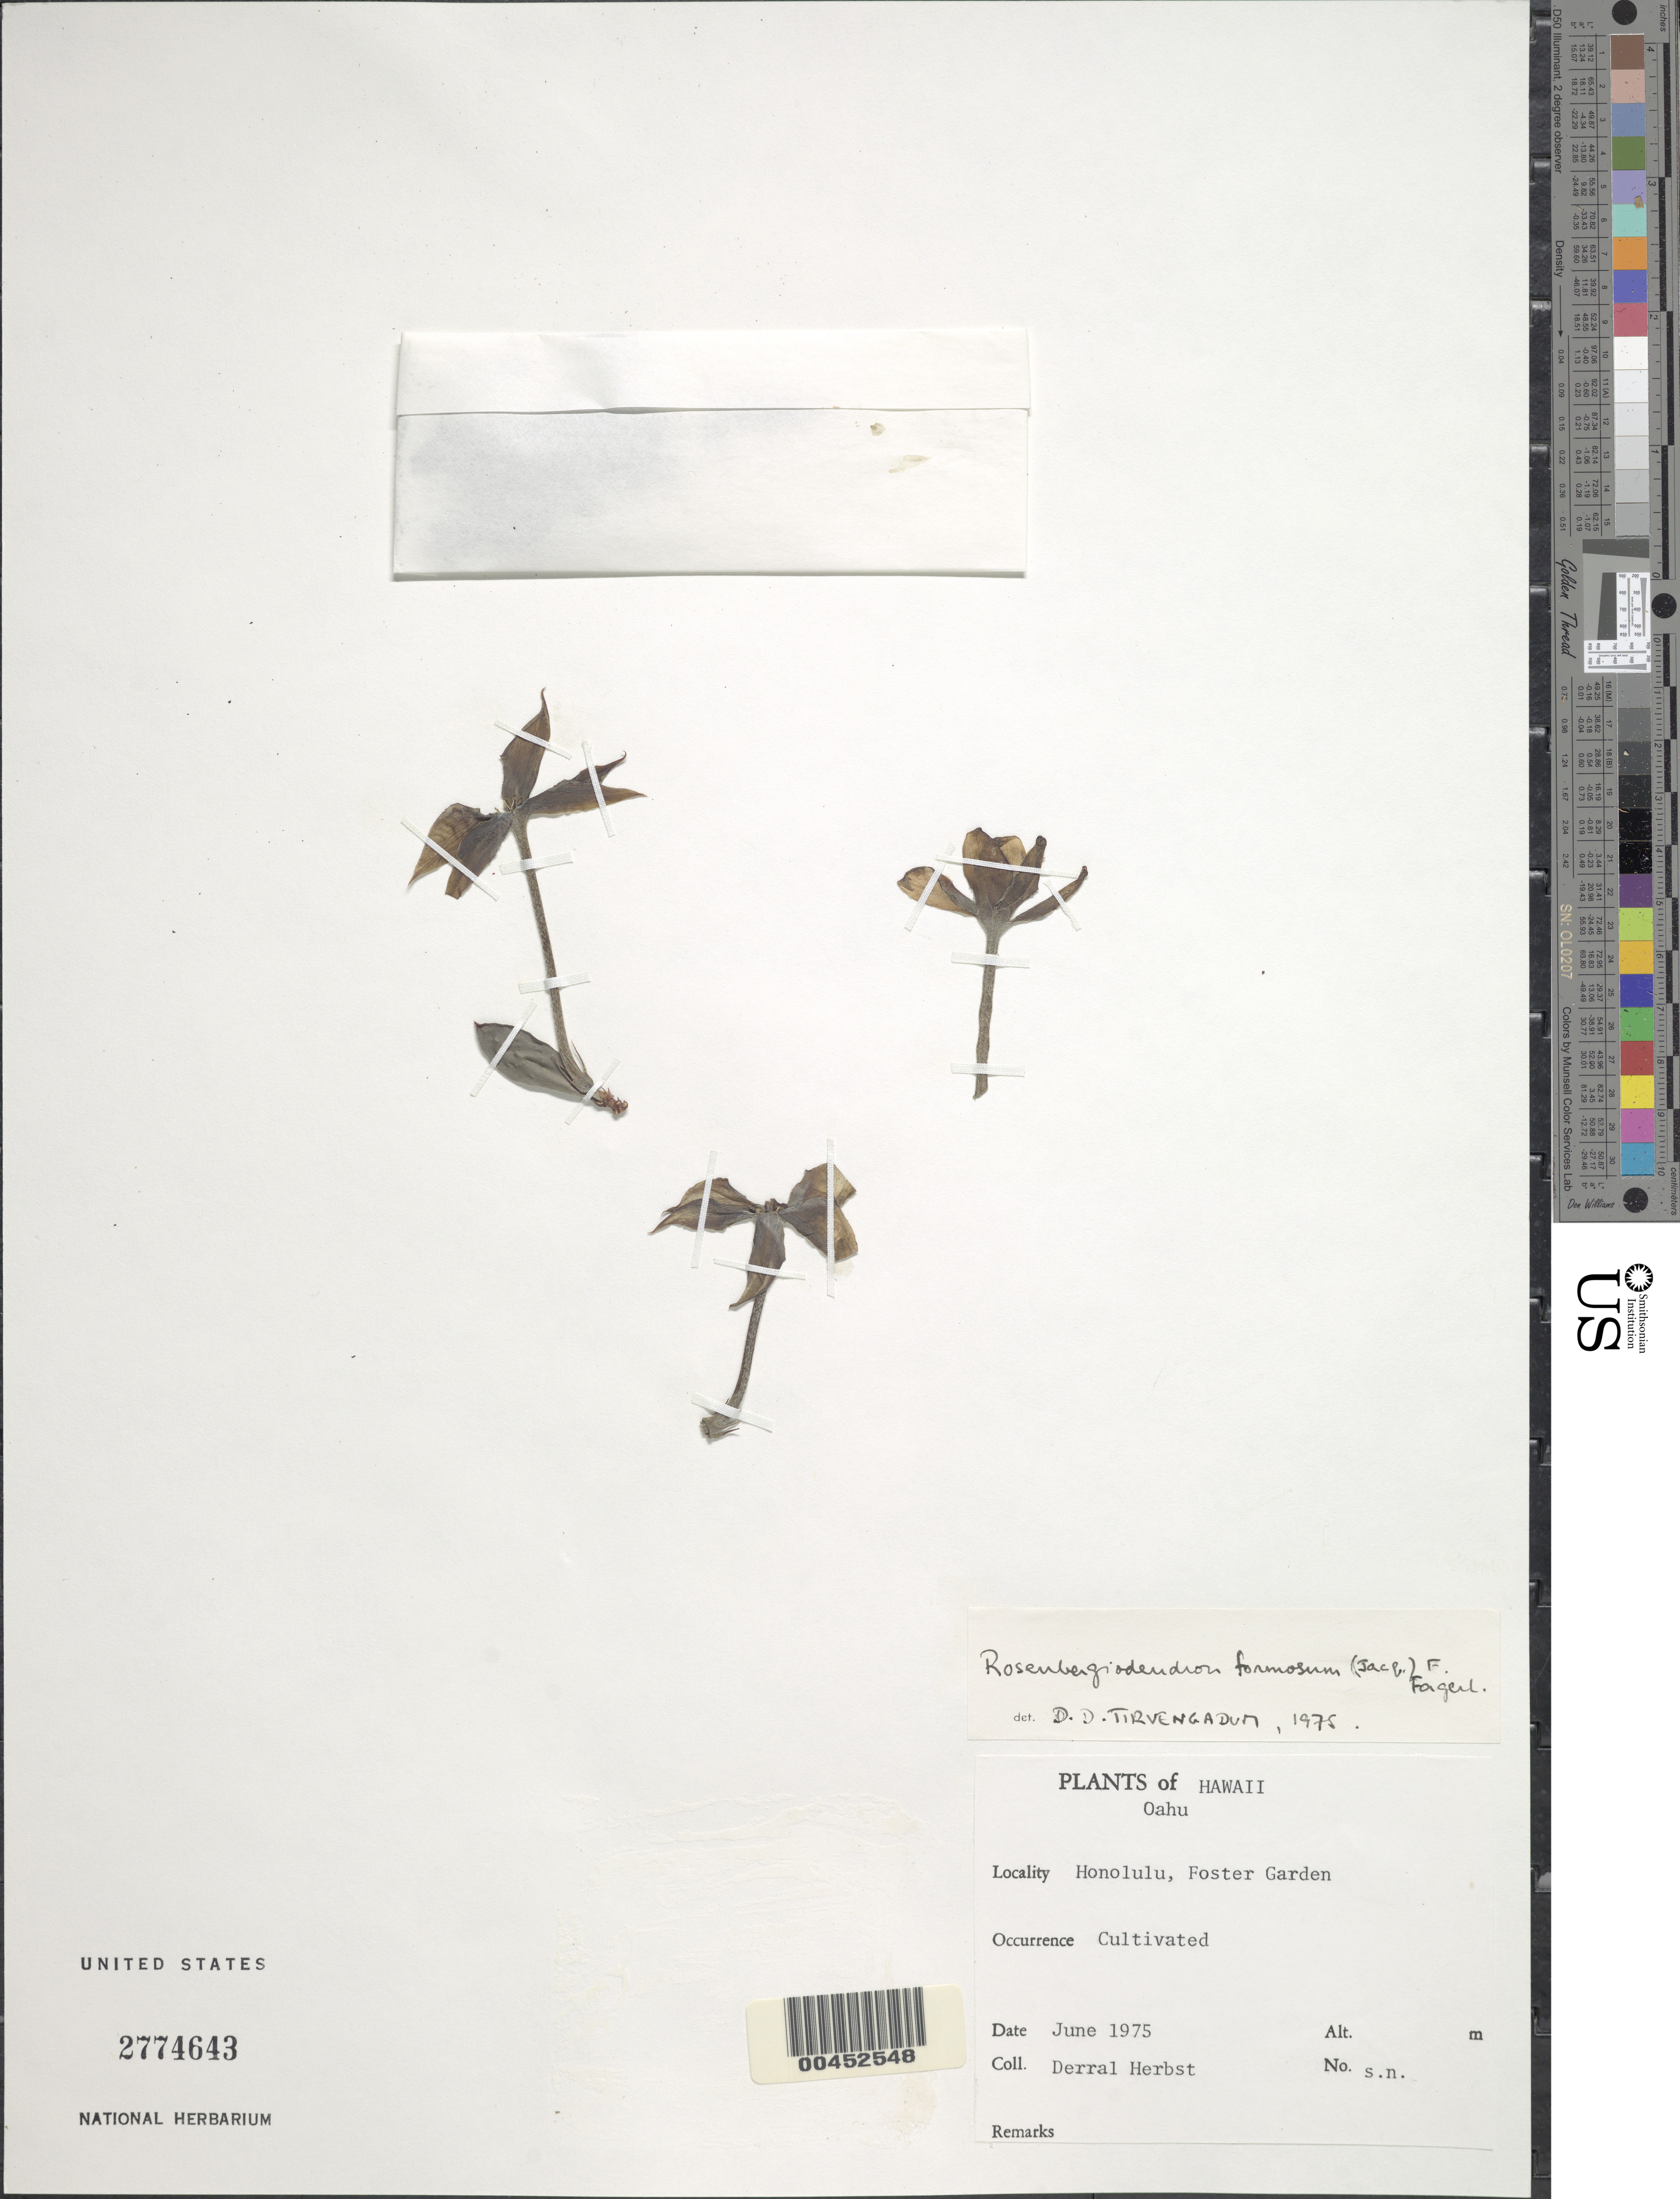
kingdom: Plantae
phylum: Tracheophyta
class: Magnoliopsida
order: Gentianales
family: Rubiaceae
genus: Rosenbergiodendron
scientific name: Rosenbergiodendron formosum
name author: (Jacq.) Fagerl.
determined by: Tirvengadum, D. D.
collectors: D. R. Herbst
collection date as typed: Jun 1975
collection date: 1975-06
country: United States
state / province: Hawaii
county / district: Honolulu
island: Oahu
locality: Honolulu, Foster Garden.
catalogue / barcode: US 2774643